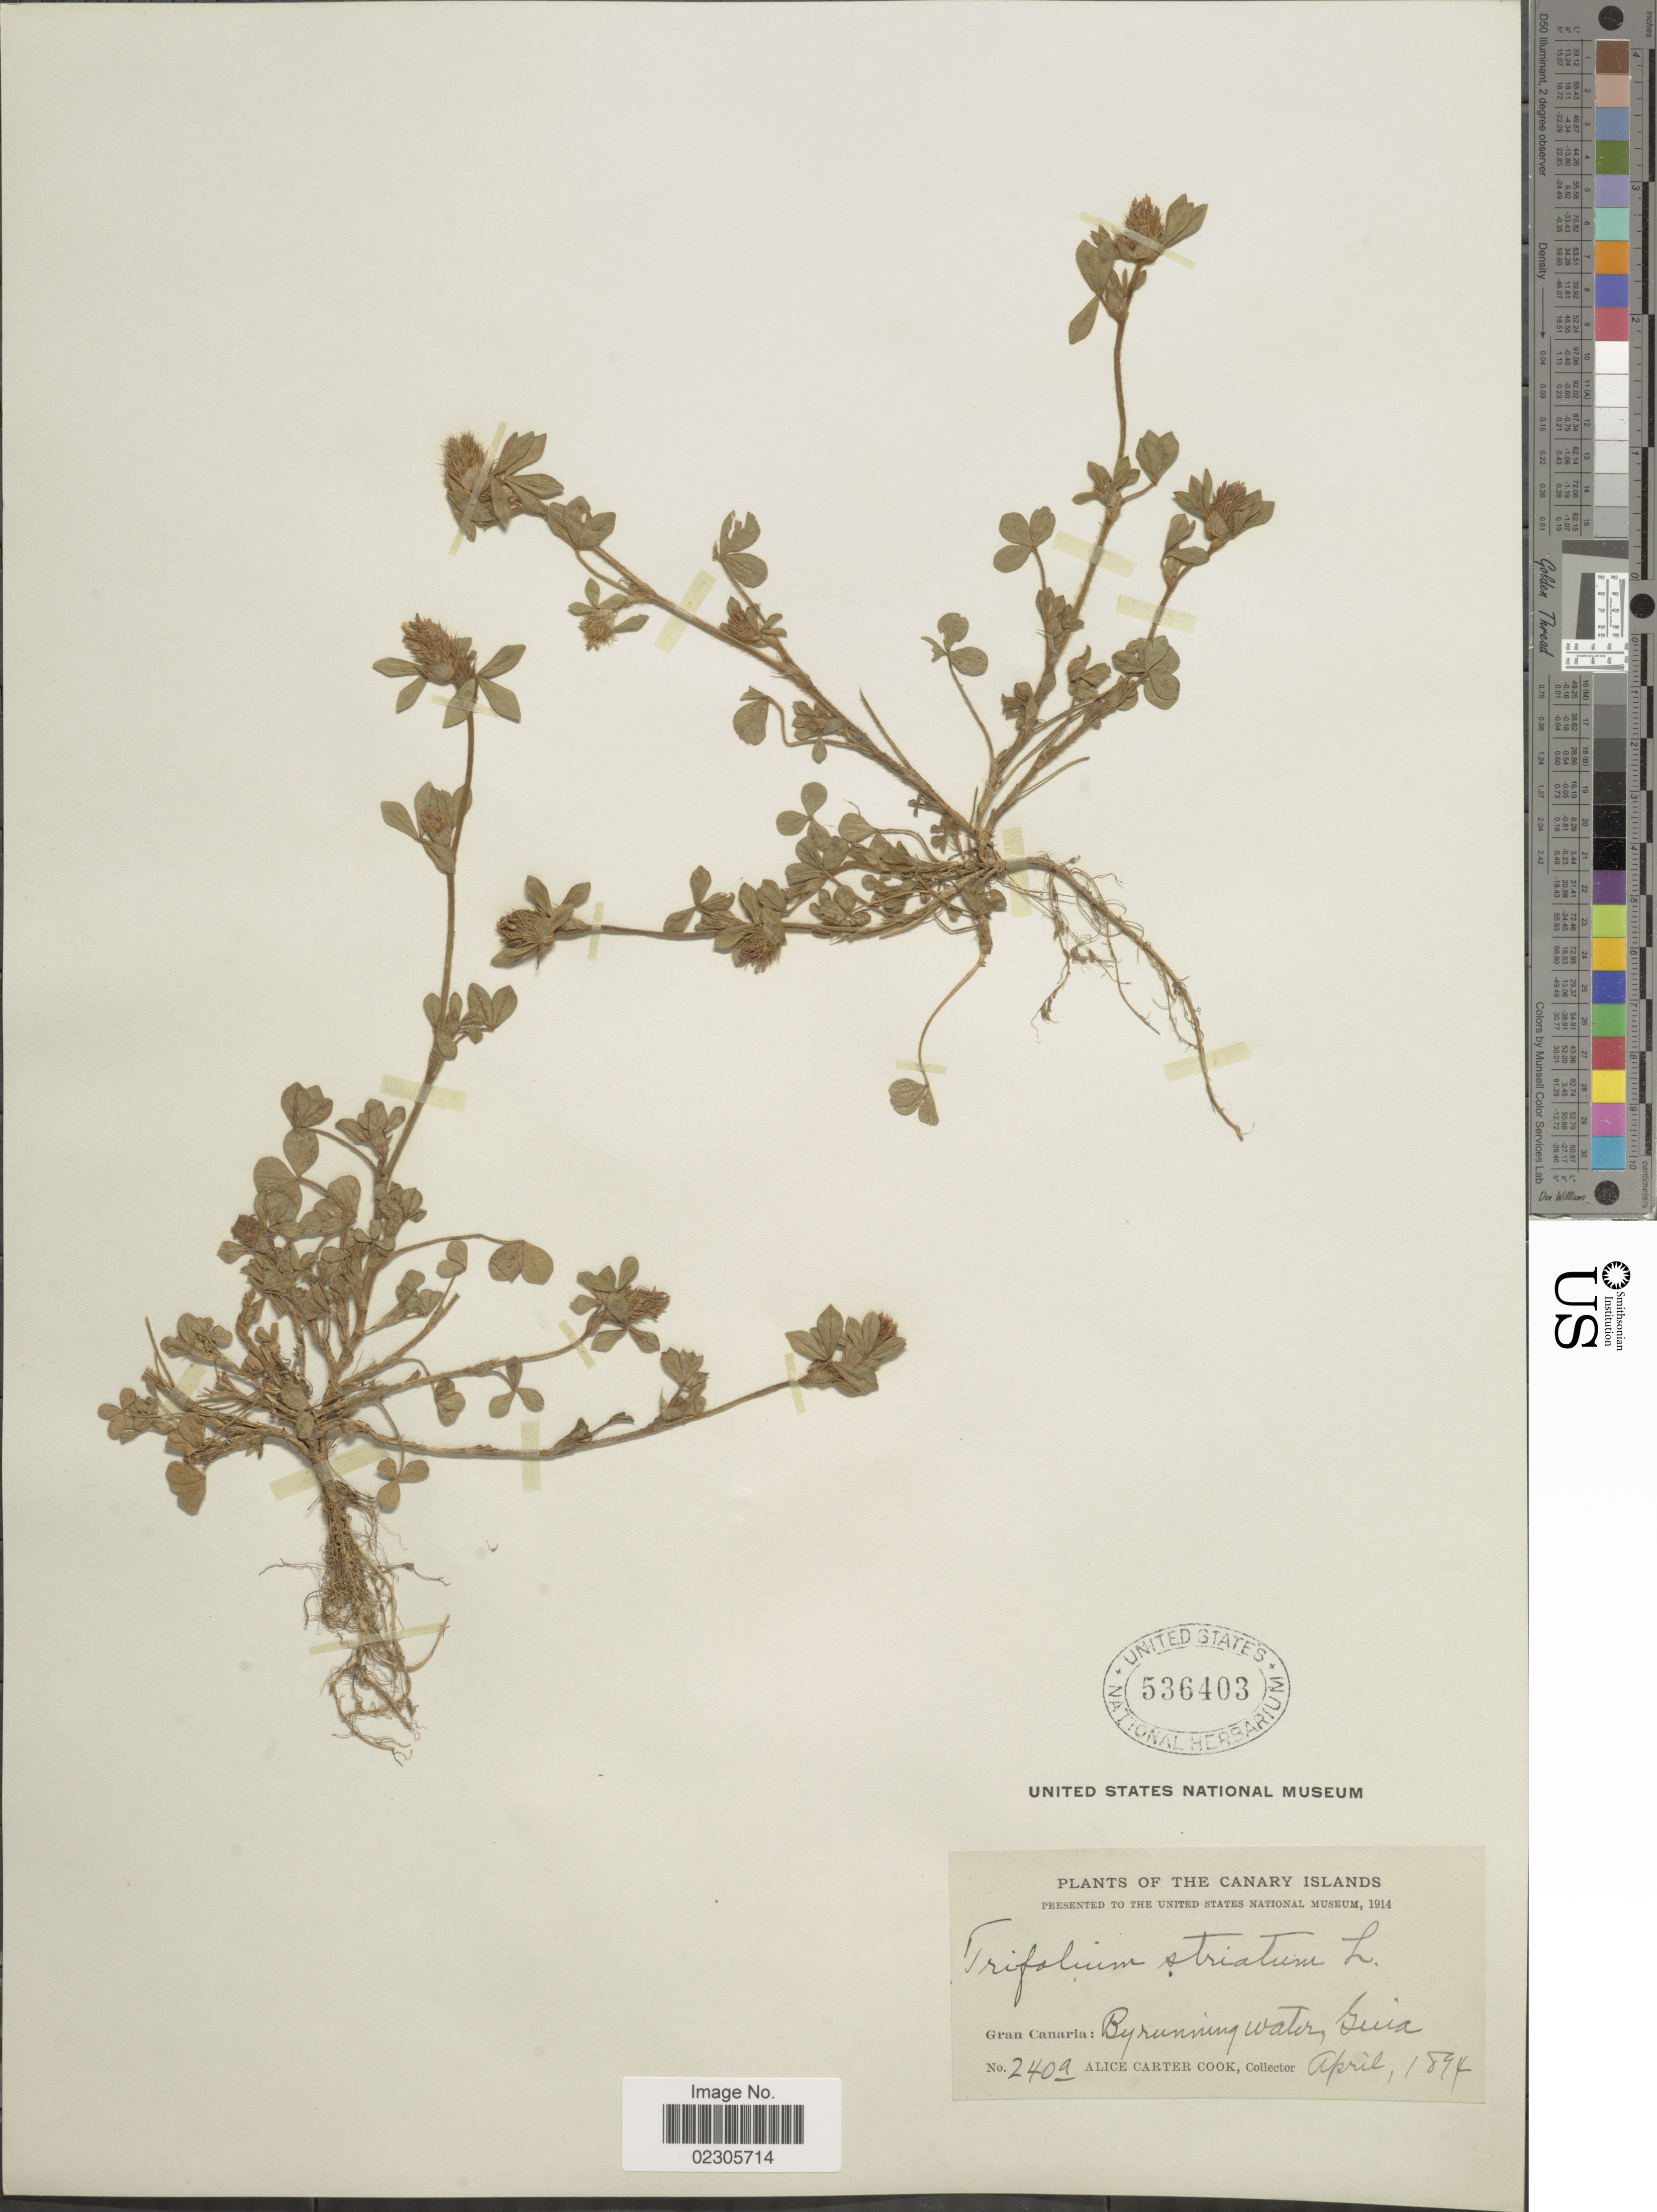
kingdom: Plantae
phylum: Tracheophyta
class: Magnoliopsida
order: Fabales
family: Fabaceae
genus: Trifolium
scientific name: Trifolium striatum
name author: L.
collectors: Alice C. Cook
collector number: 240a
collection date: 1894-04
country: Spain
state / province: Canarias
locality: Canary Islands, Gran Canaria: By running water, Guia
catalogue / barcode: US 536403